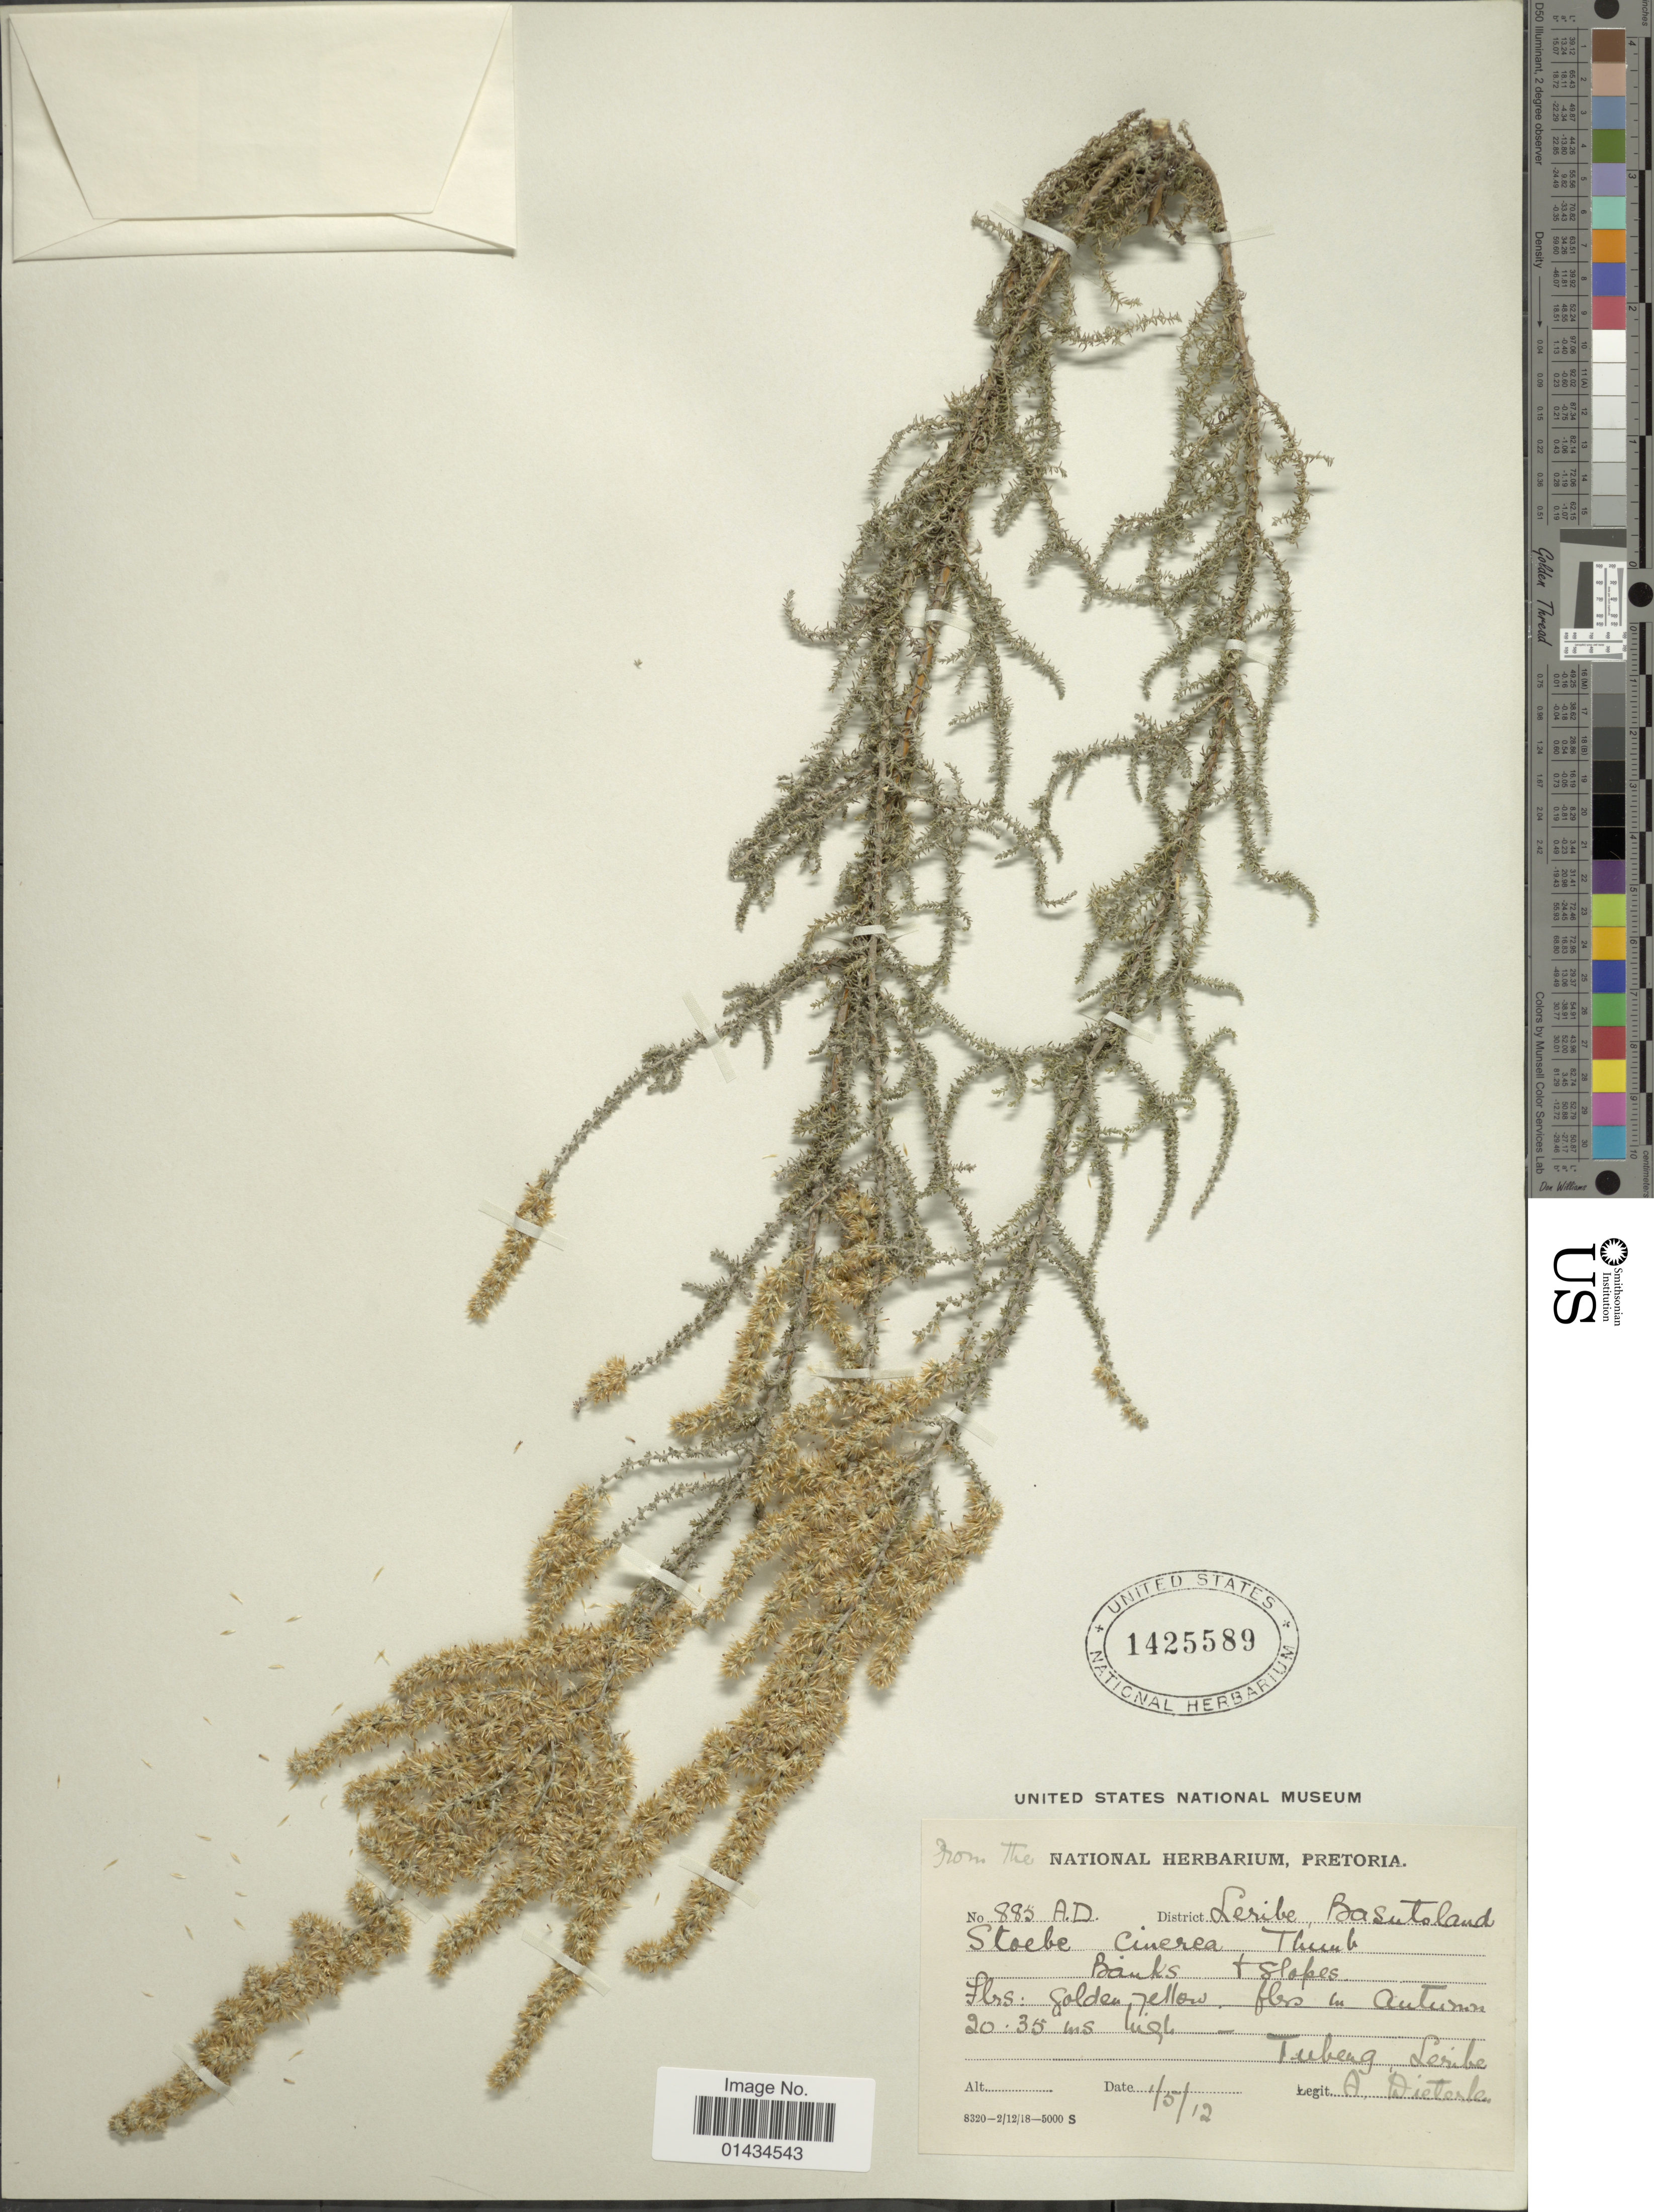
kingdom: Plantae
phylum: Tracheophyta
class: Magnoliopsida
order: Asterales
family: Asteraceae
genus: Stoebe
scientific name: Stoebe cinerea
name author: (L.) Thunb.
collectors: A. Dieterlen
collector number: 885A.D.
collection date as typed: Transcribed d/m/y: 1/5/12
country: Lesotho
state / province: Leribe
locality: Basatoland, Stoebe cinerea Thumb, banks + slopes, Tuberg, Leribe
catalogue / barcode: US 1425589